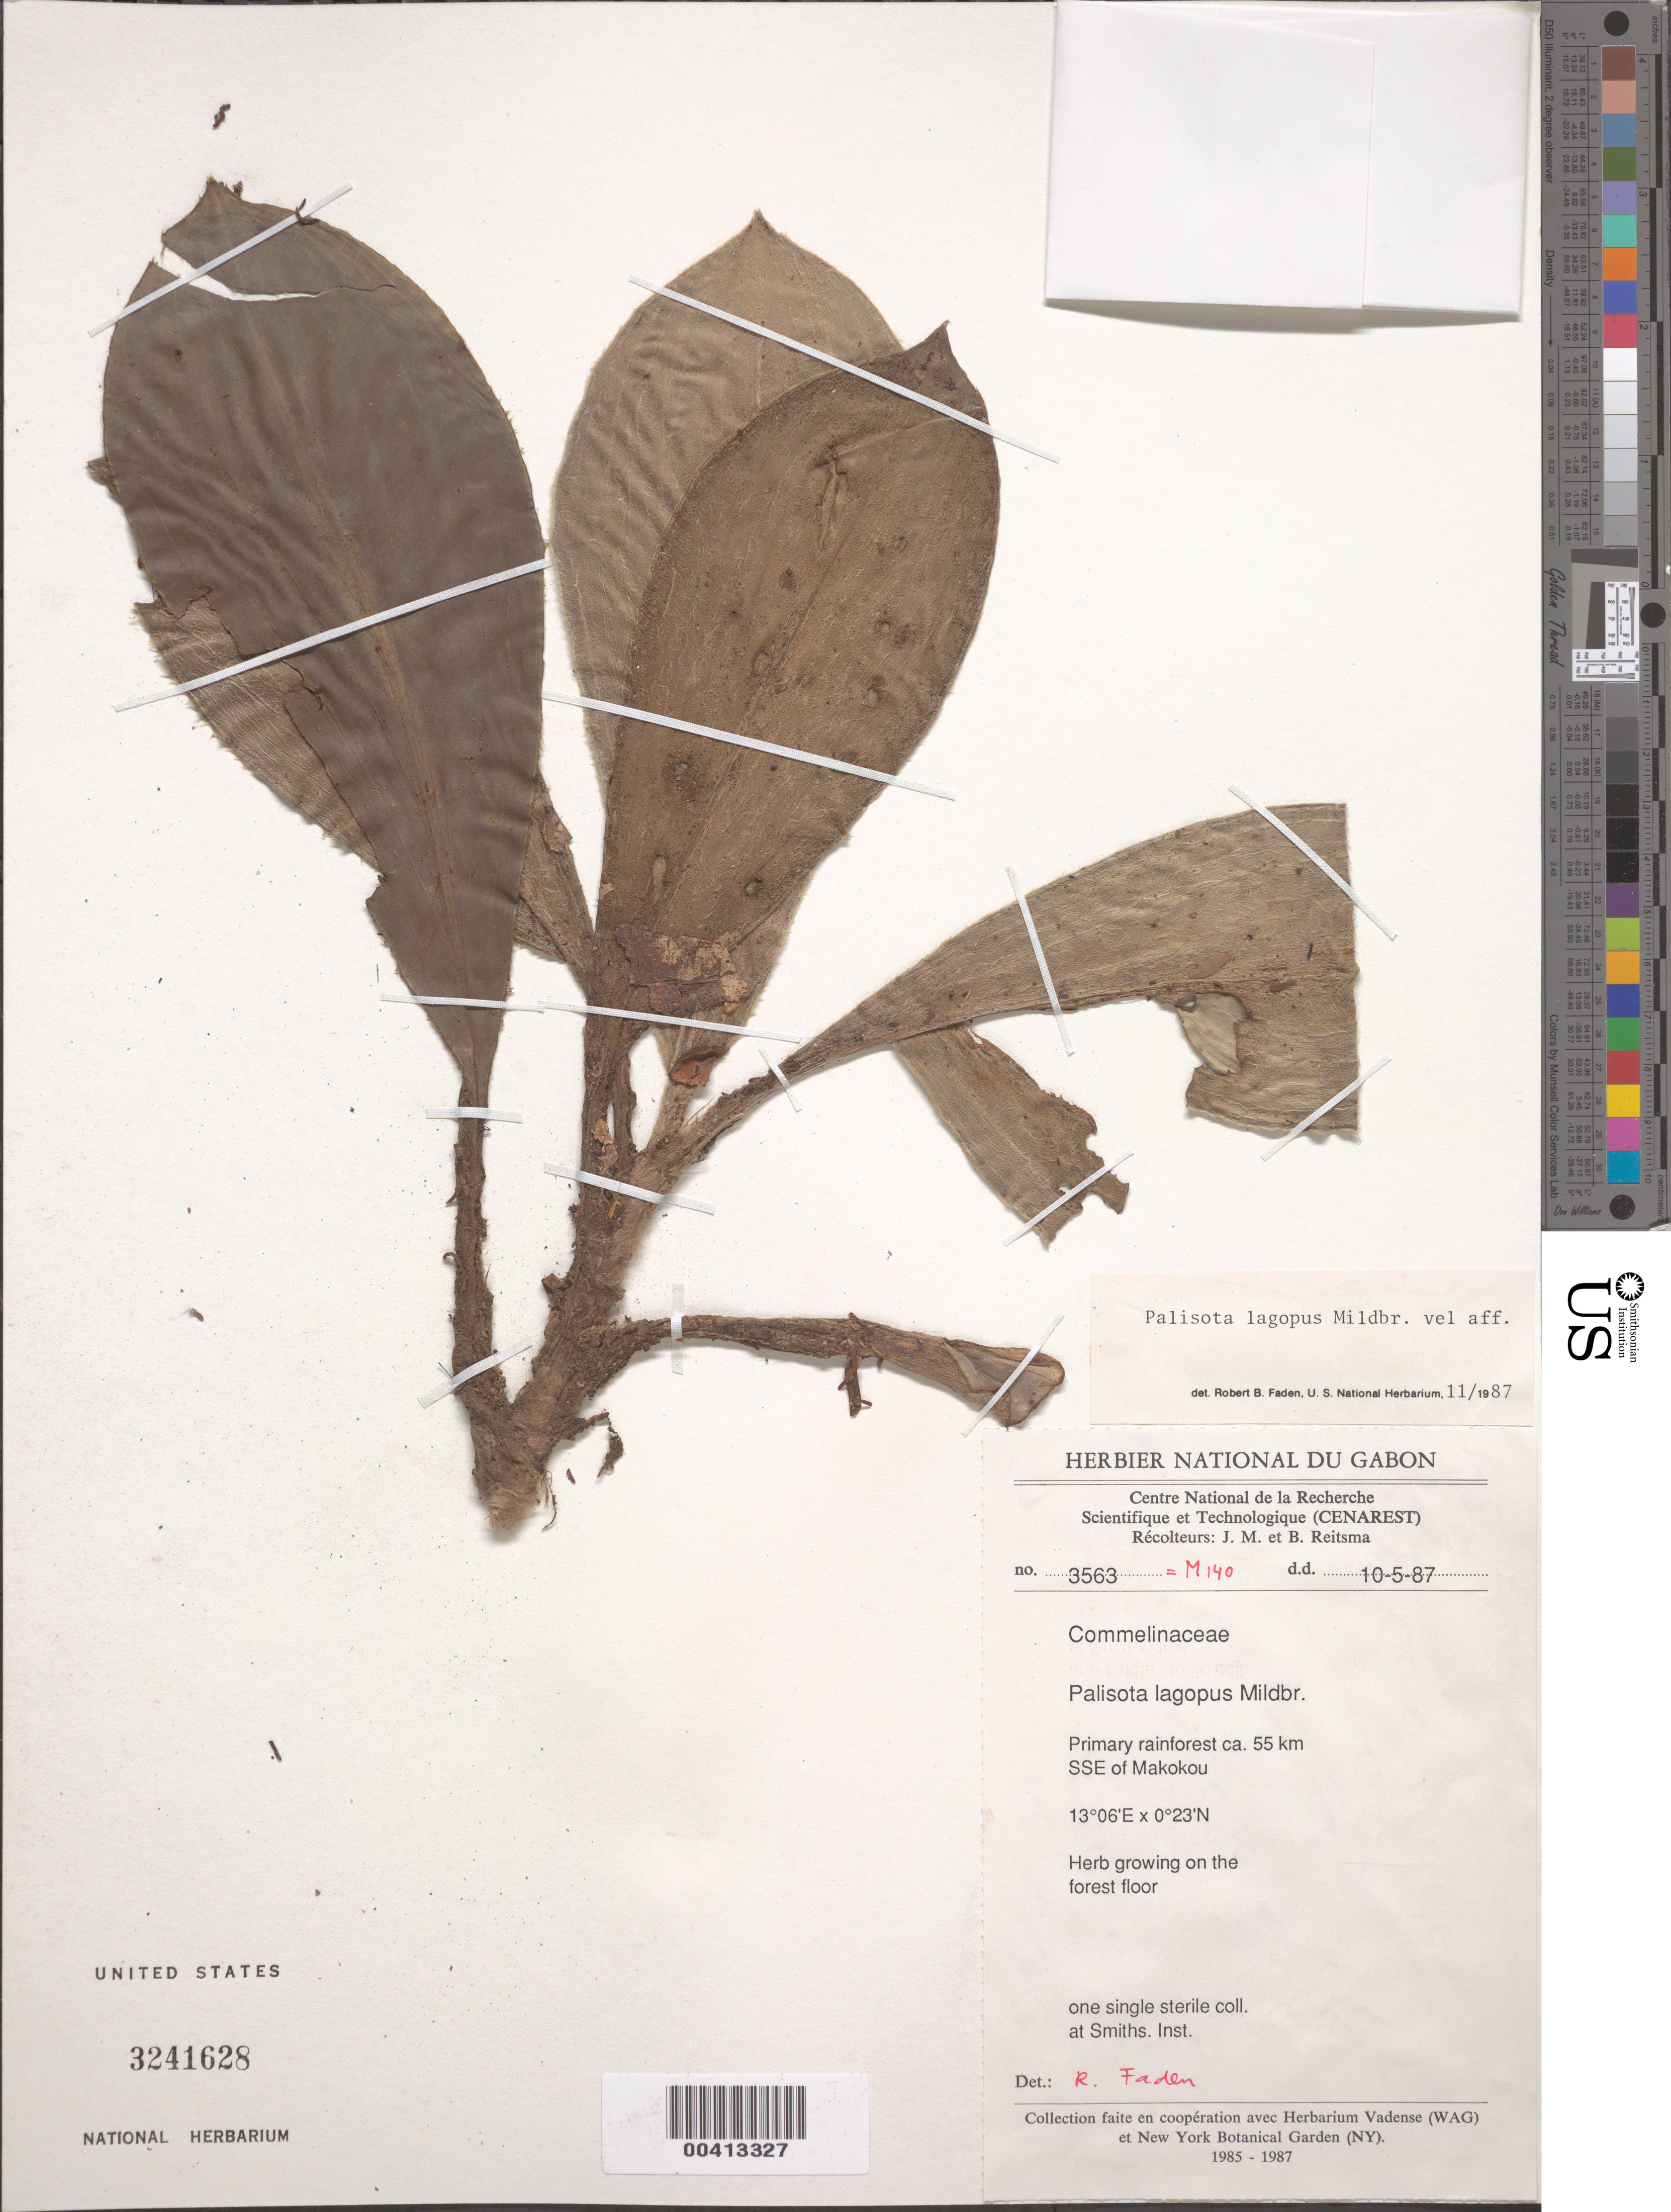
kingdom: Plantae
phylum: Tracheophyta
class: Liliopsida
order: Commelinales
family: Commelinaceae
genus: Palisota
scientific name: Palisota lagopus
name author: Mildbr.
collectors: J. Reitsma & B. Reitsma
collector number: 3563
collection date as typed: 10 May 1987 or 05 Oct 1987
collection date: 1987-05-10 or 1987-10-05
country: Gabon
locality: Makokou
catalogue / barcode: US 3241628